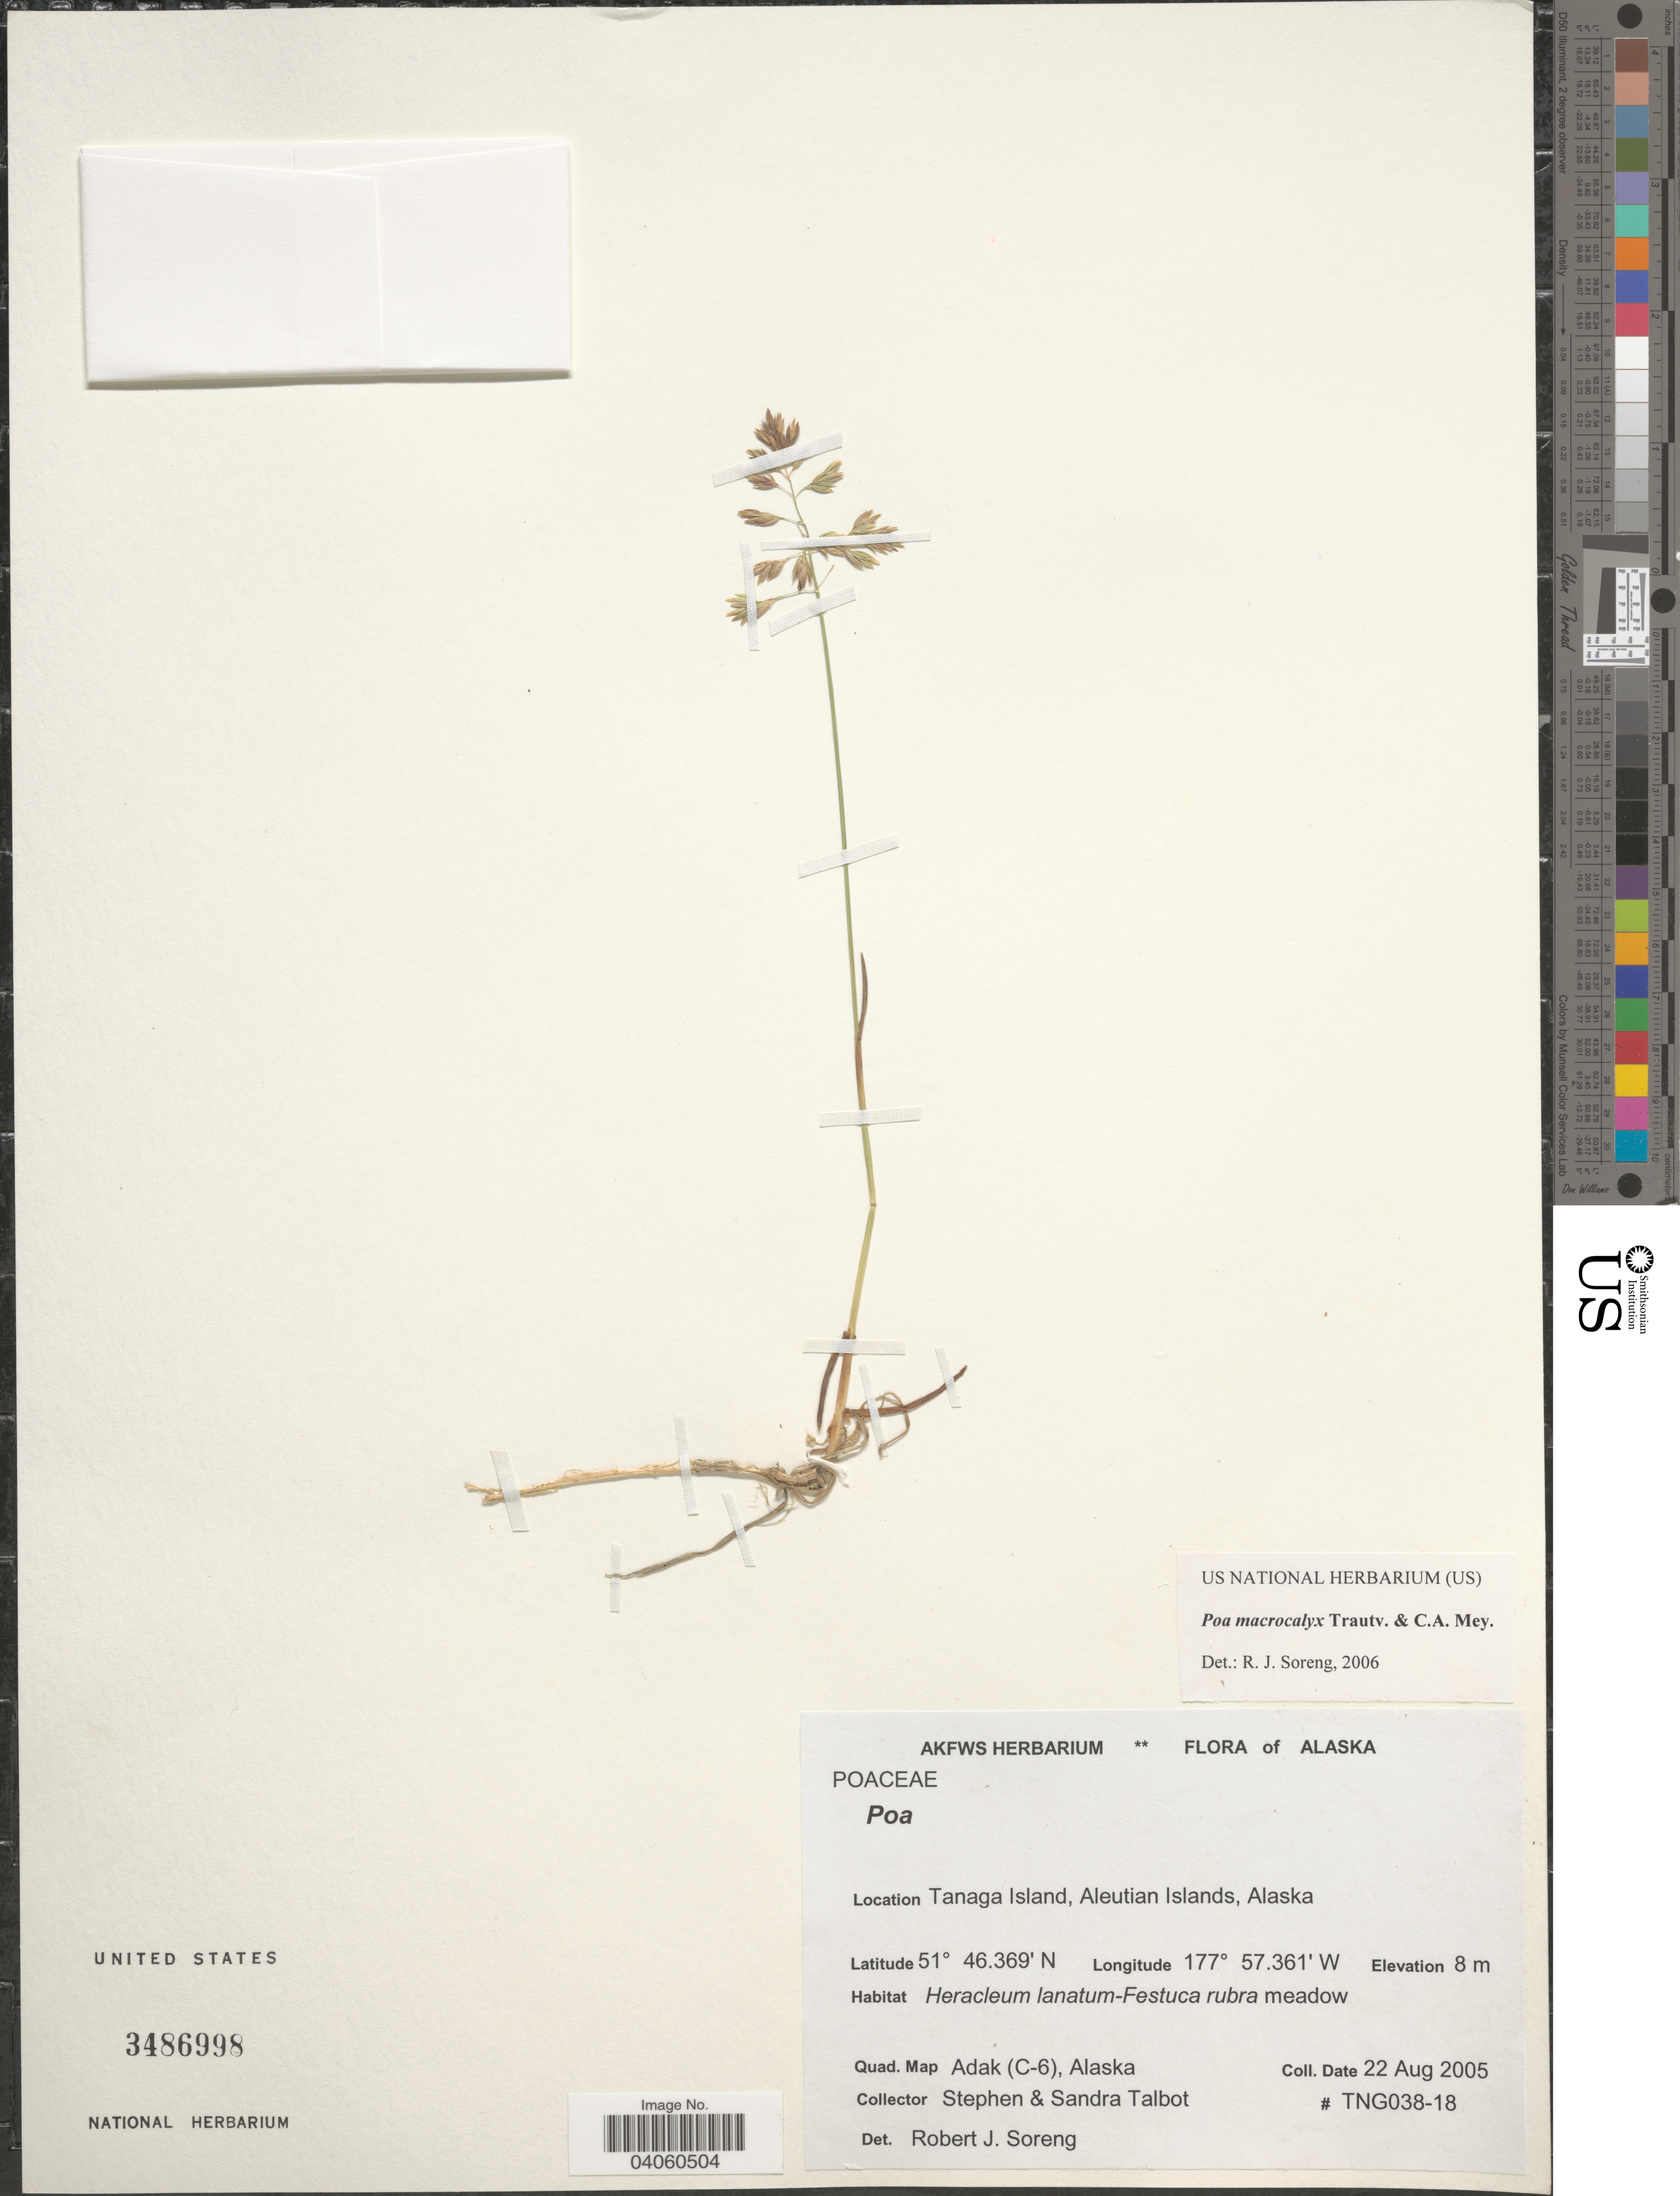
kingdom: Plantae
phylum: Tracheophyta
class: Liliopsida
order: Poales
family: Poaceae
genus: Poa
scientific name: Poa macrocalyx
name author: Trautv. & C.A. Mey.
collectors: S. S. Talbot & S. Talbot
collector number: TNG038-18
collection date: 2005-08-22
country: United States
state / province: Alaska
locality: Tanaga Island, Aleutian Islands. Quad. Map Adak (C-6).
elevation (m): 8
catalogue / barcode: US 3486998